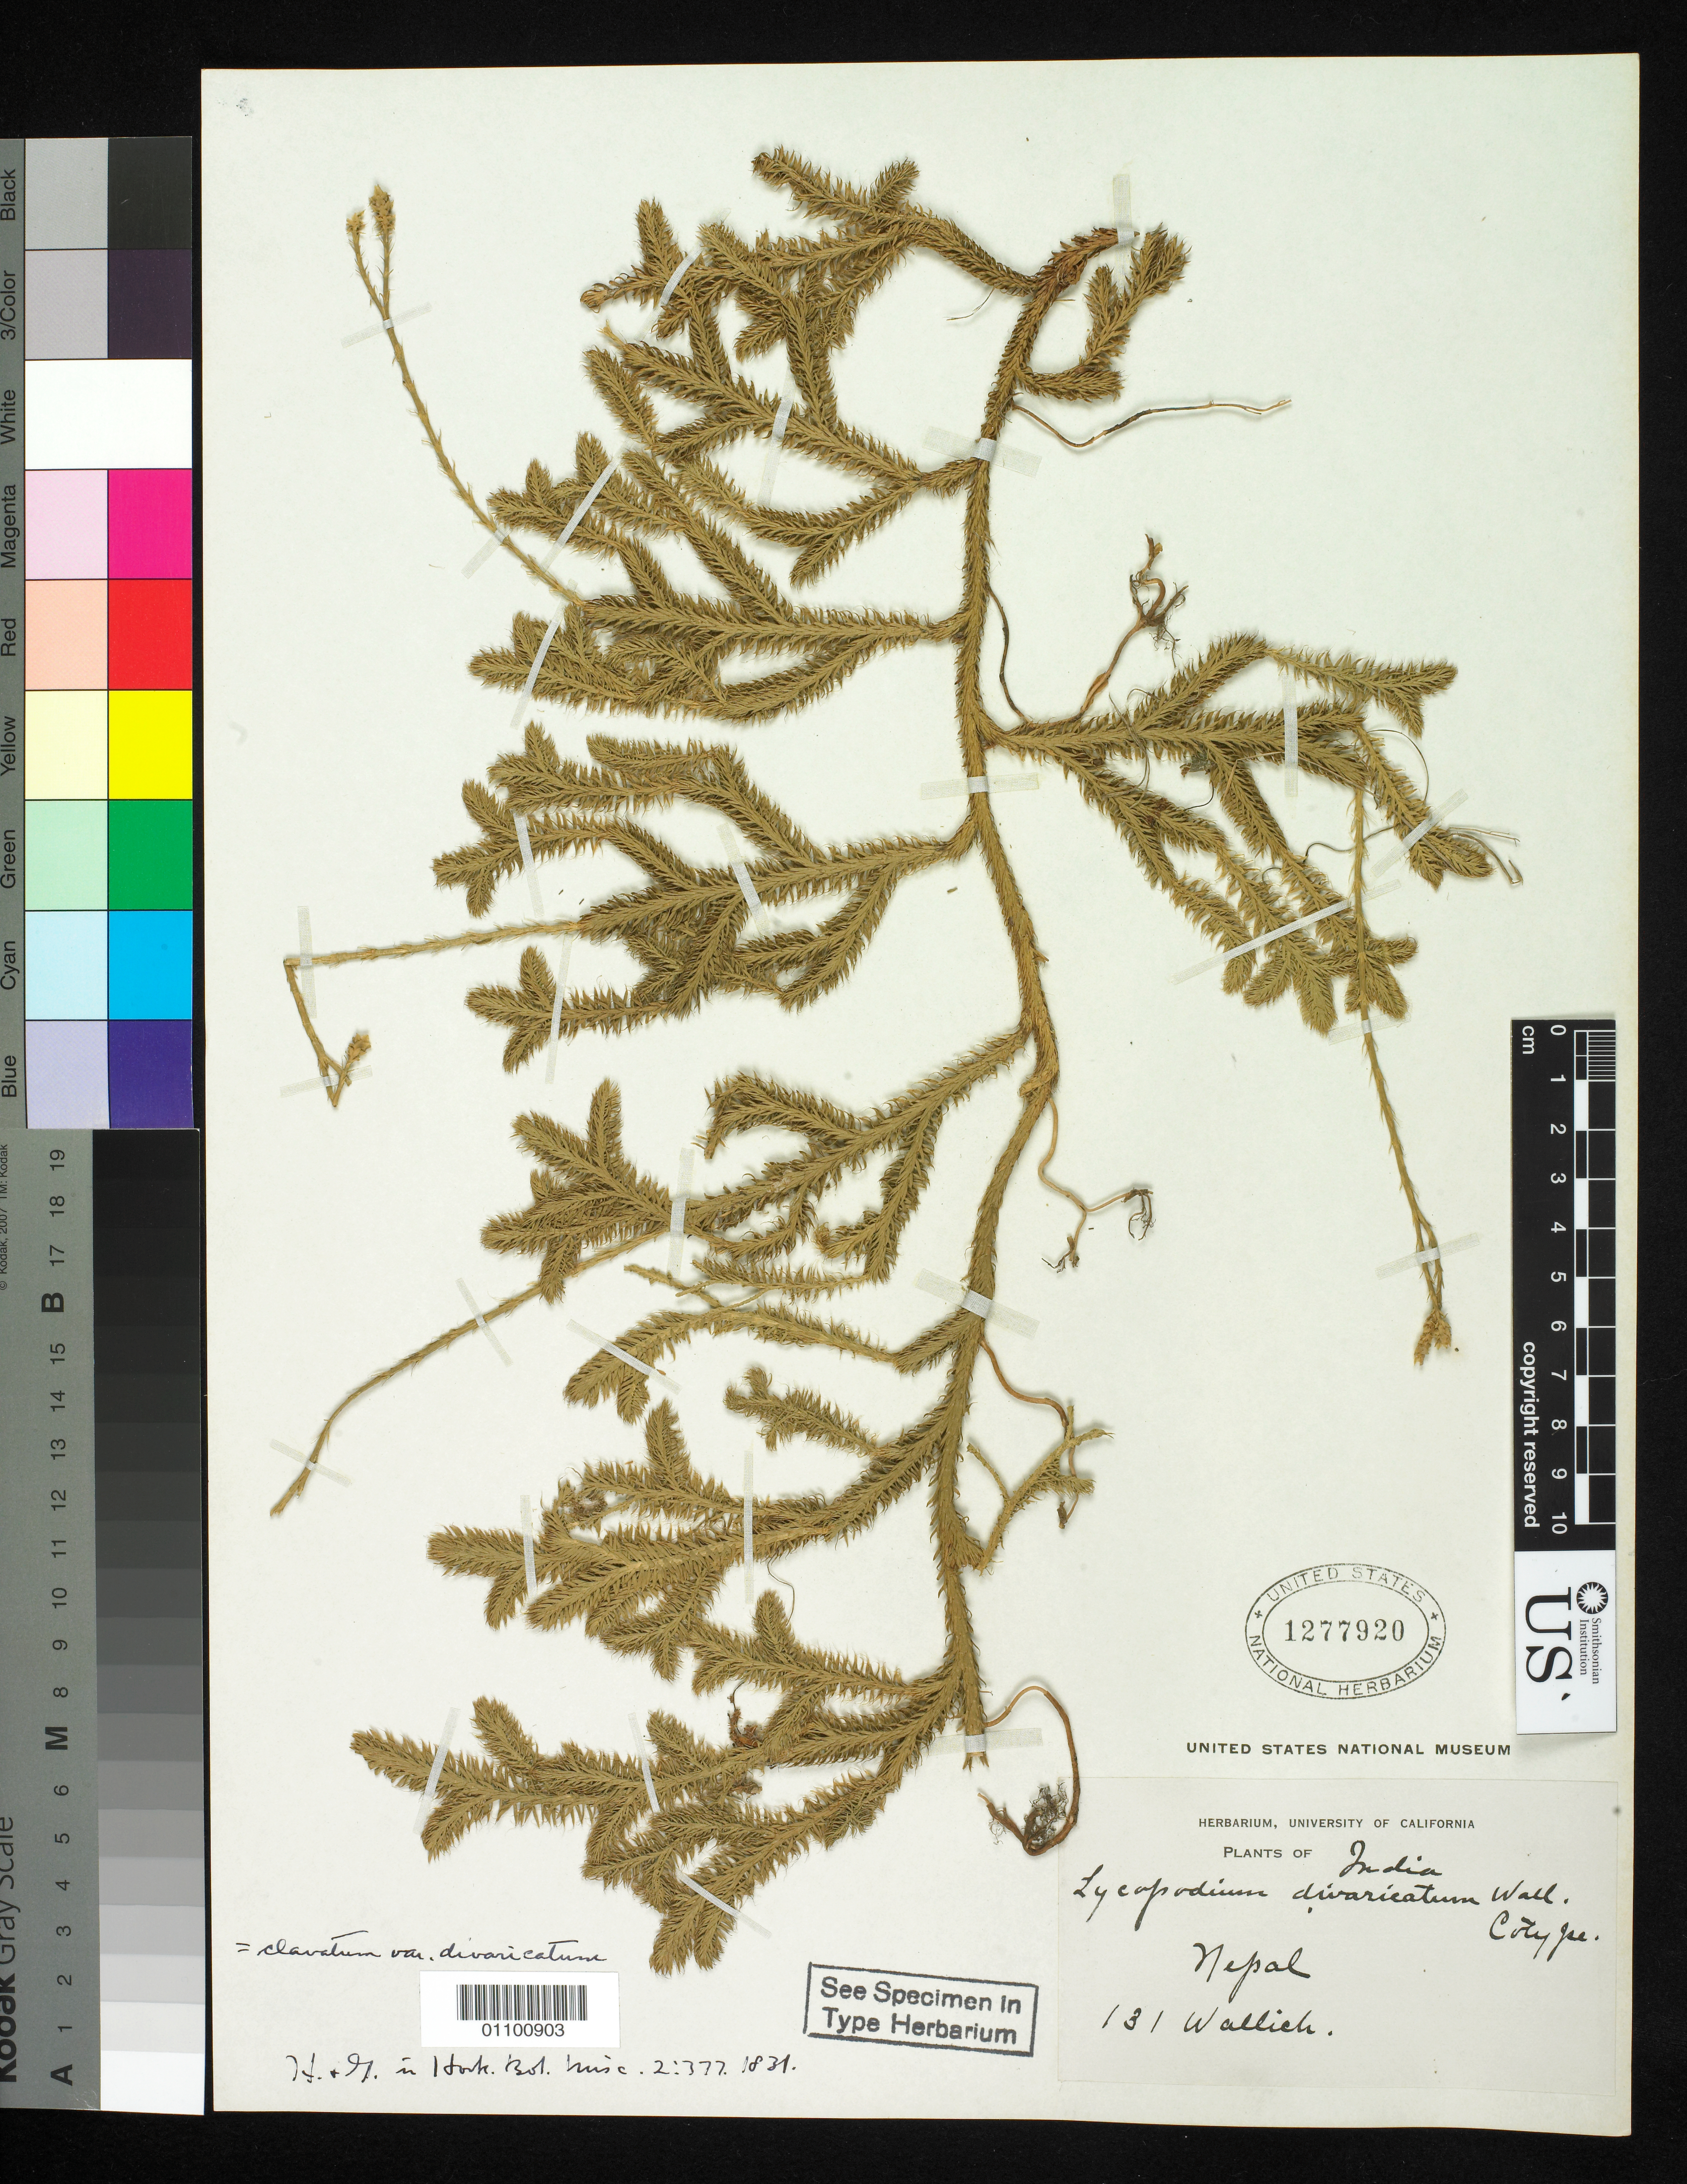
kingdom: Plantae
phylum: Tracheophyta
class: Lycopodiopsida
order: Lycopodiales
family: Lycopodiaceae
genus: Lycopodium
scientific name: Lycopodium divaricatum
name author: Wall. ex Hook.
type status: Type Collection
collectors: N. Wallich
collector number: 131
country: Nepal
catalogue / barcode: US 1277920